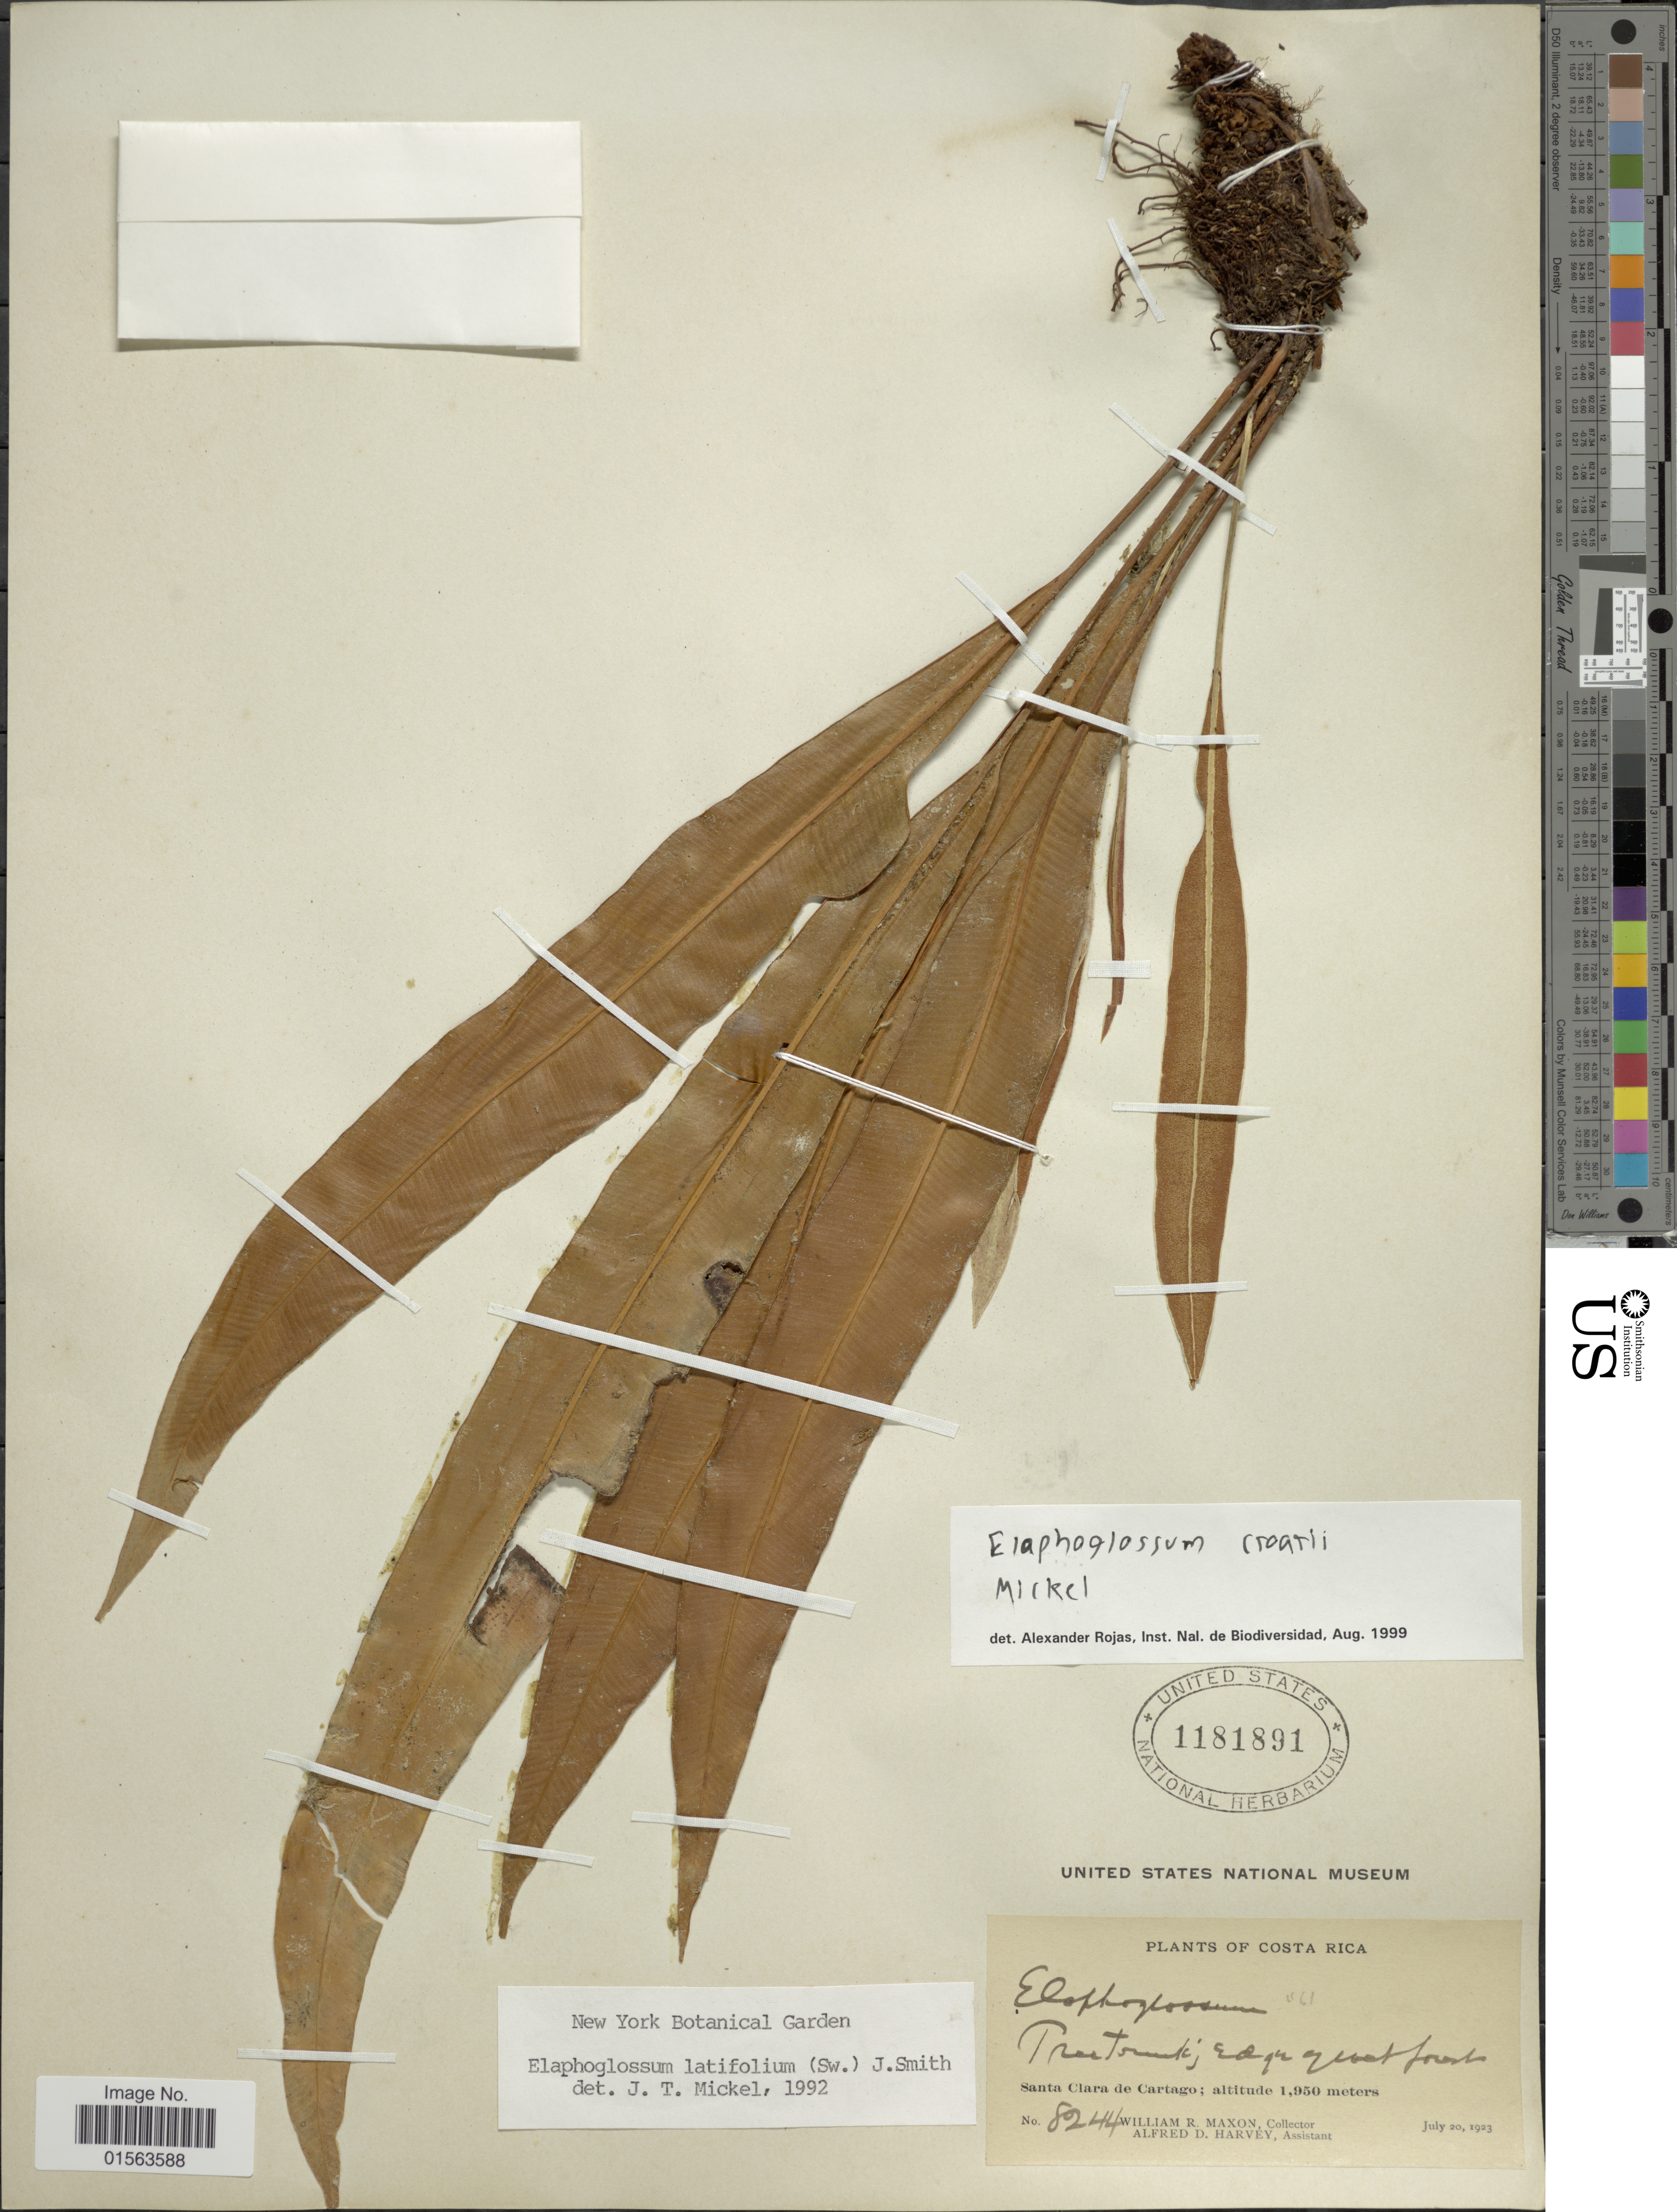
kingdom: Plantae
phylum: Tracheophyta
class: Polypodiopsida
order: Polypodiales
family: Dryopteridaceae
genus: Elaphoglossum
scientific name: Elaphoglossum croatii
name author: Mickel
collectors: W. R. Maxon & A. D. Harvey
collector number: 8244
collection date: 1923-07-20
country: Costa Rica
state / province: Cartago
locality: Santa Clara de Cartago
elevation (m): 1950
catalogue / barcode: US 1181891